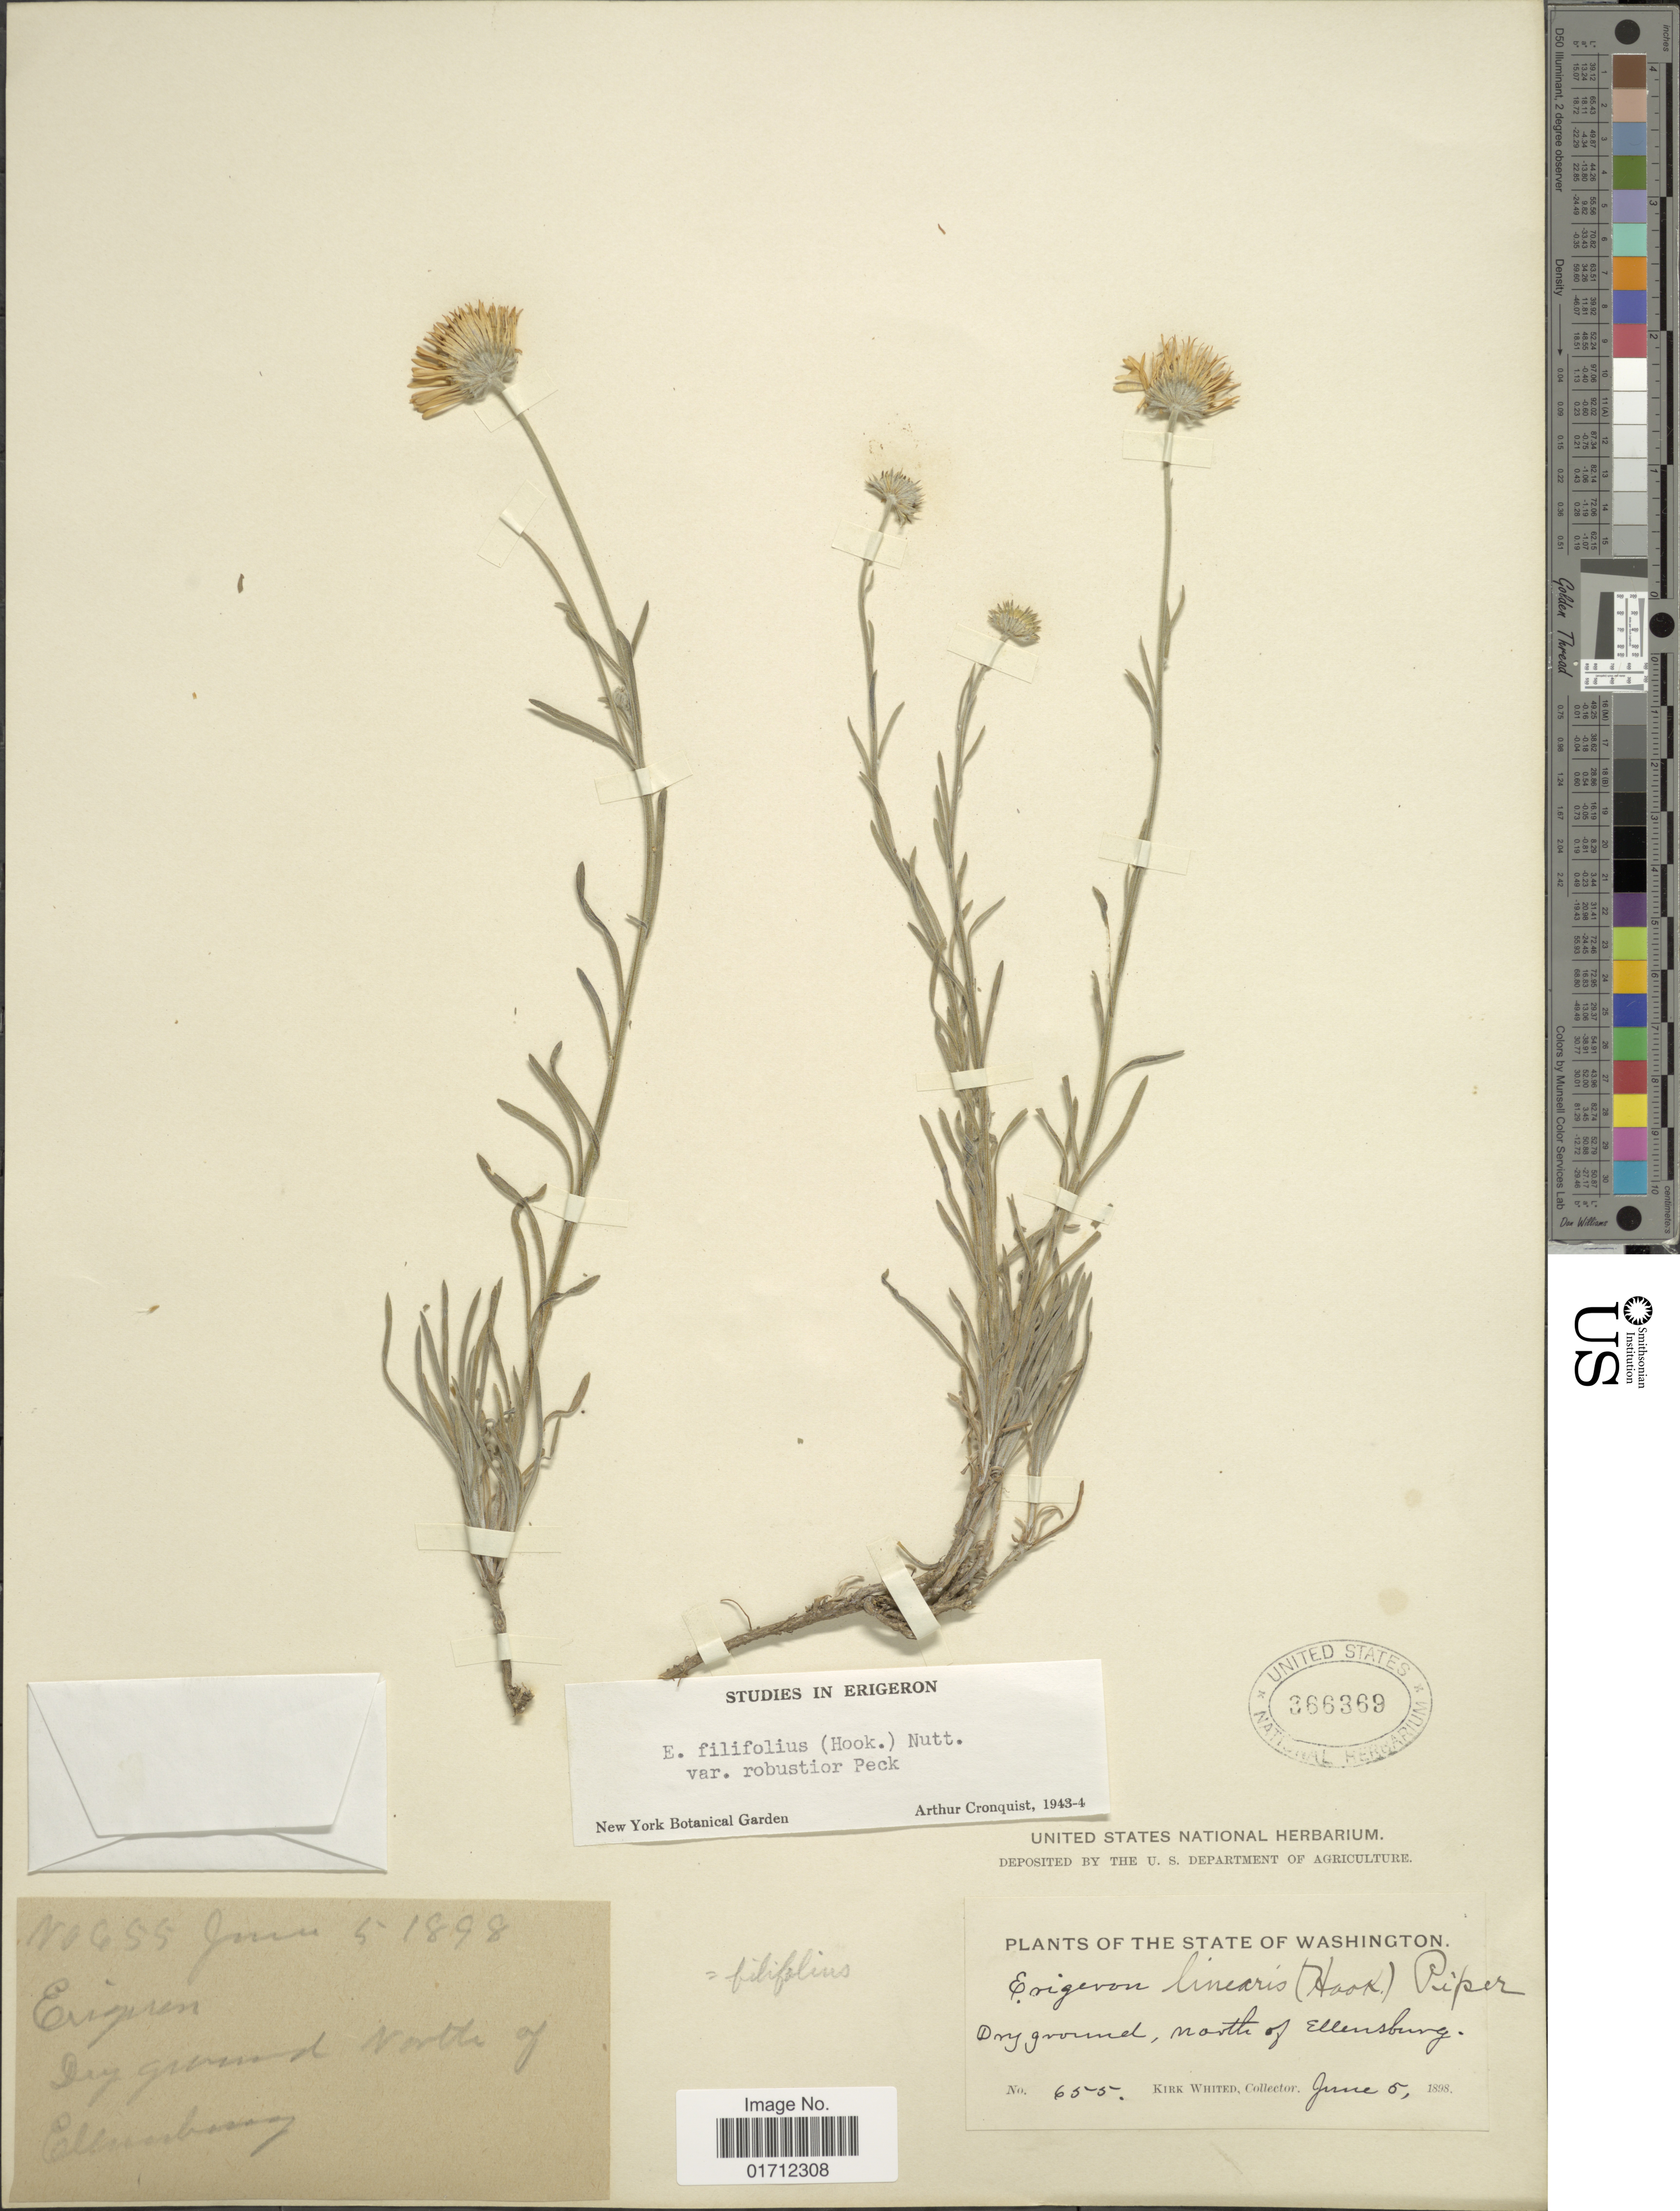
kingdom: Plantae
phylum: Tracheophyta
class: Magnoliopsida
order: Asterales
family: Asteraceae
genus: Erigeron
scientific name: Erigeron filifolius var. robustior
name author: M. Peck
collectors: K. Whited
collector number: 655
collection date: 1898-06-05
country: United States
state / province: Washington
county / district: Kittitas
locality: North of Ellensburg.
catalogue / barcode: US 366369